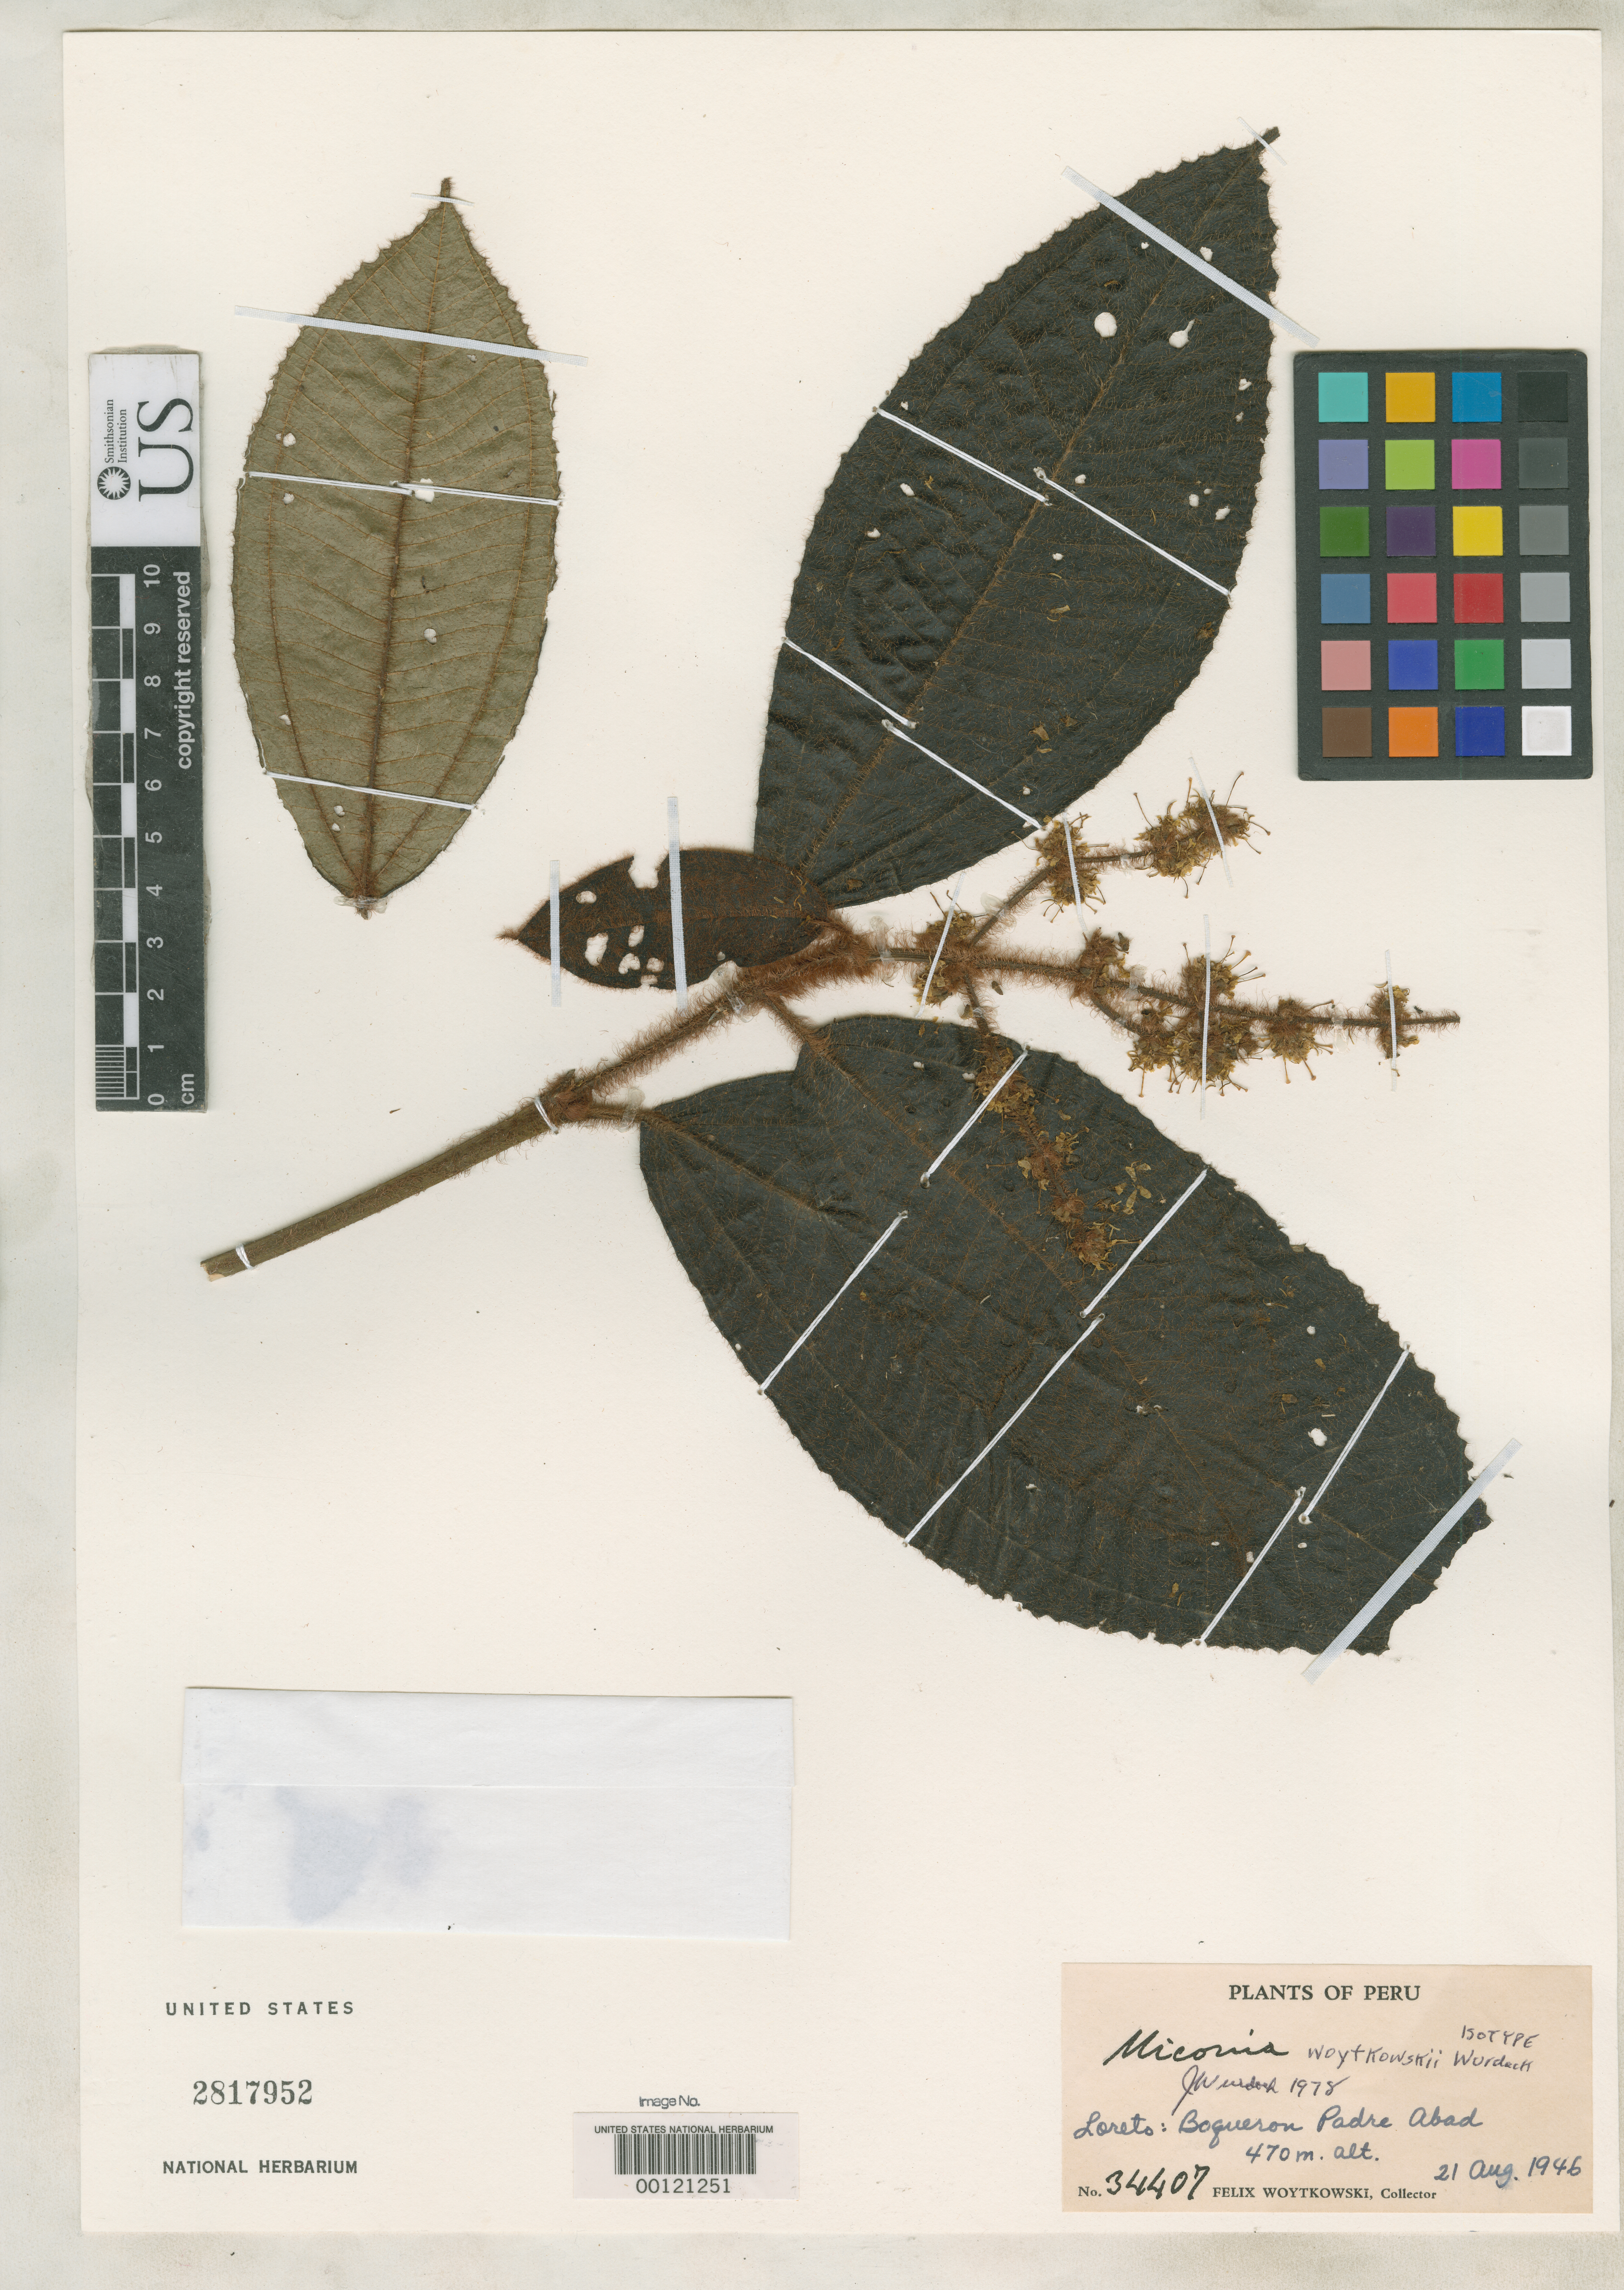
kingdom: Plantae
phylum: Tracheophyta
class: Magnoliopsida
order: Myrtales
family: Melastomataceae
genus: Miconia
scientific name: Miconia woytkowskii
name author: Wurdack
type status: Isotype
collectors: F. Woytkowski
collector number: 34407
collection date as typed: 21 Aug 1946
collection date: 1946-08-21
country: Peru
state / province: Loreto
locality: Boqueron Padre Abad.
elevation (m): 470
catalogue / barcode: US 2817952